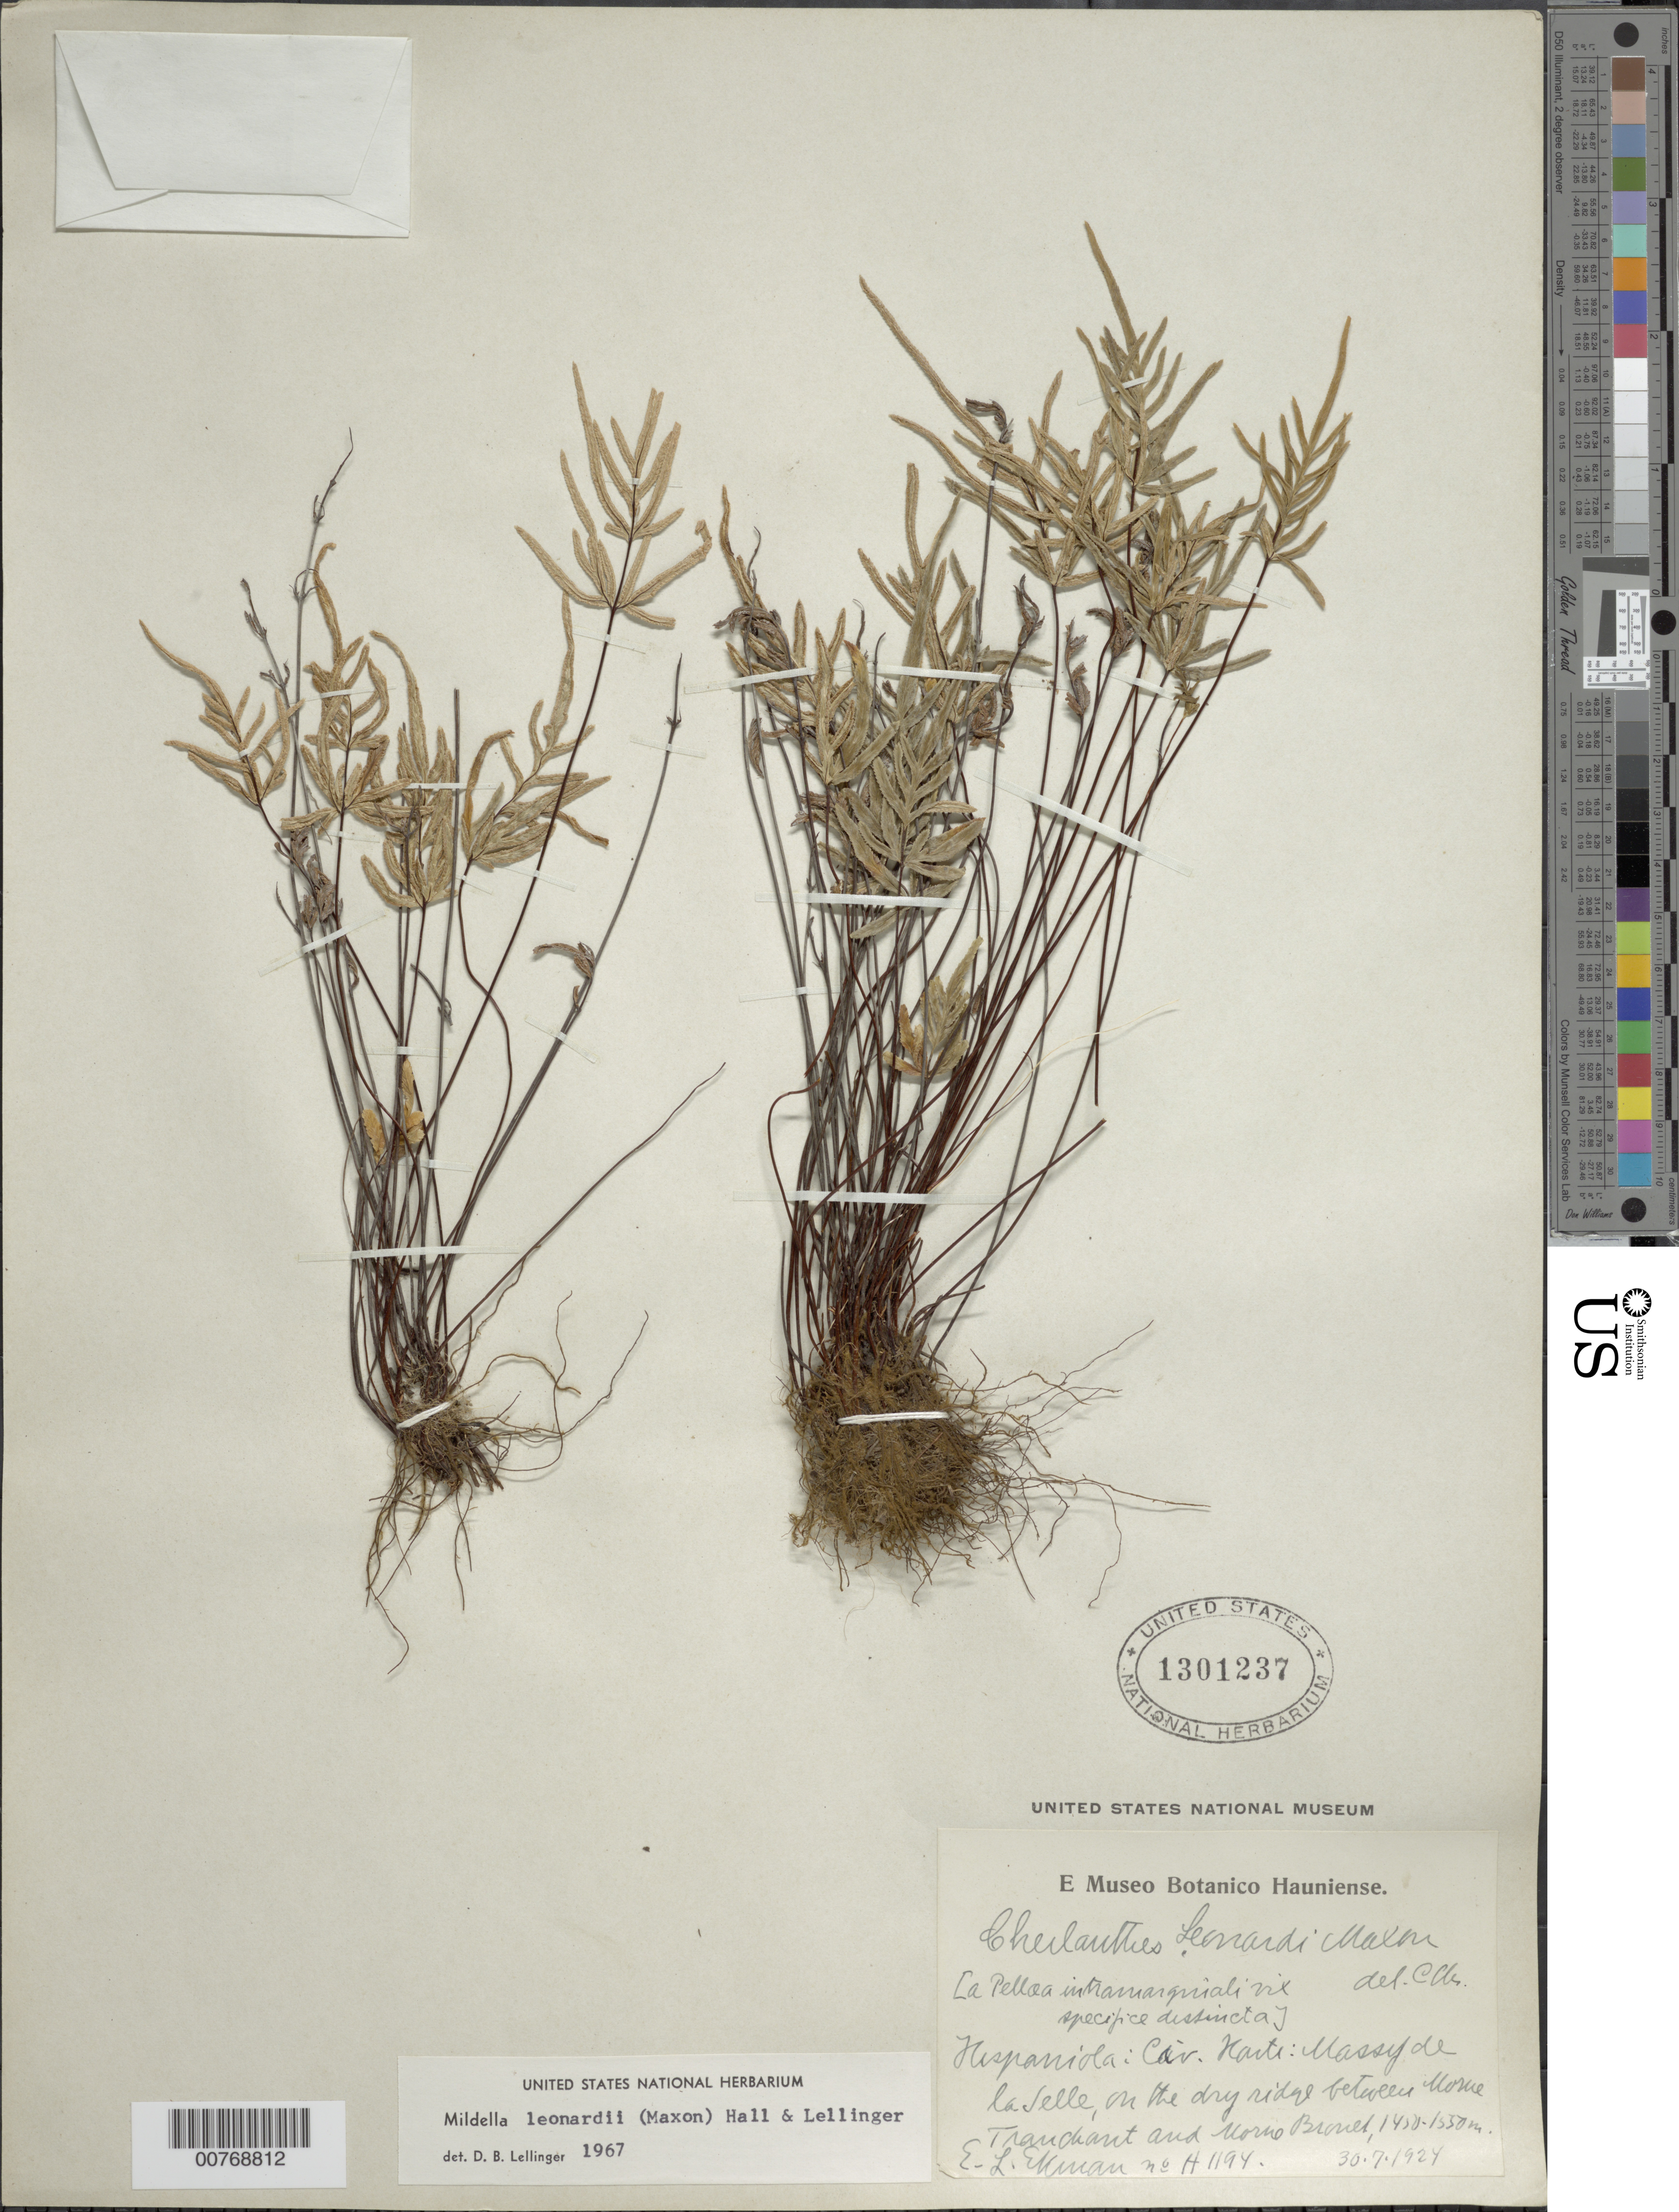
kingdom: Plantae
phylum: Tracheophyta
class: Polypodiopsida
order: Polypodiales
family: Pteridaceae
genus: Cheilanthes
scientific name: Cheilanthes leonardii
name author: Maxon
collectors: E. L. Ekman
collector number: H 1194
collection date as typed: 30 Jul 1924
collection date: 1924-07-30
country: Haiti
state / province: Ouest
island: Hispaniola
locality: Massif de la Selle, on the dry ridges between Morne Tranchant and Morne Bronet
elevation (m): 1450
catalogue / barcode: US 1301237